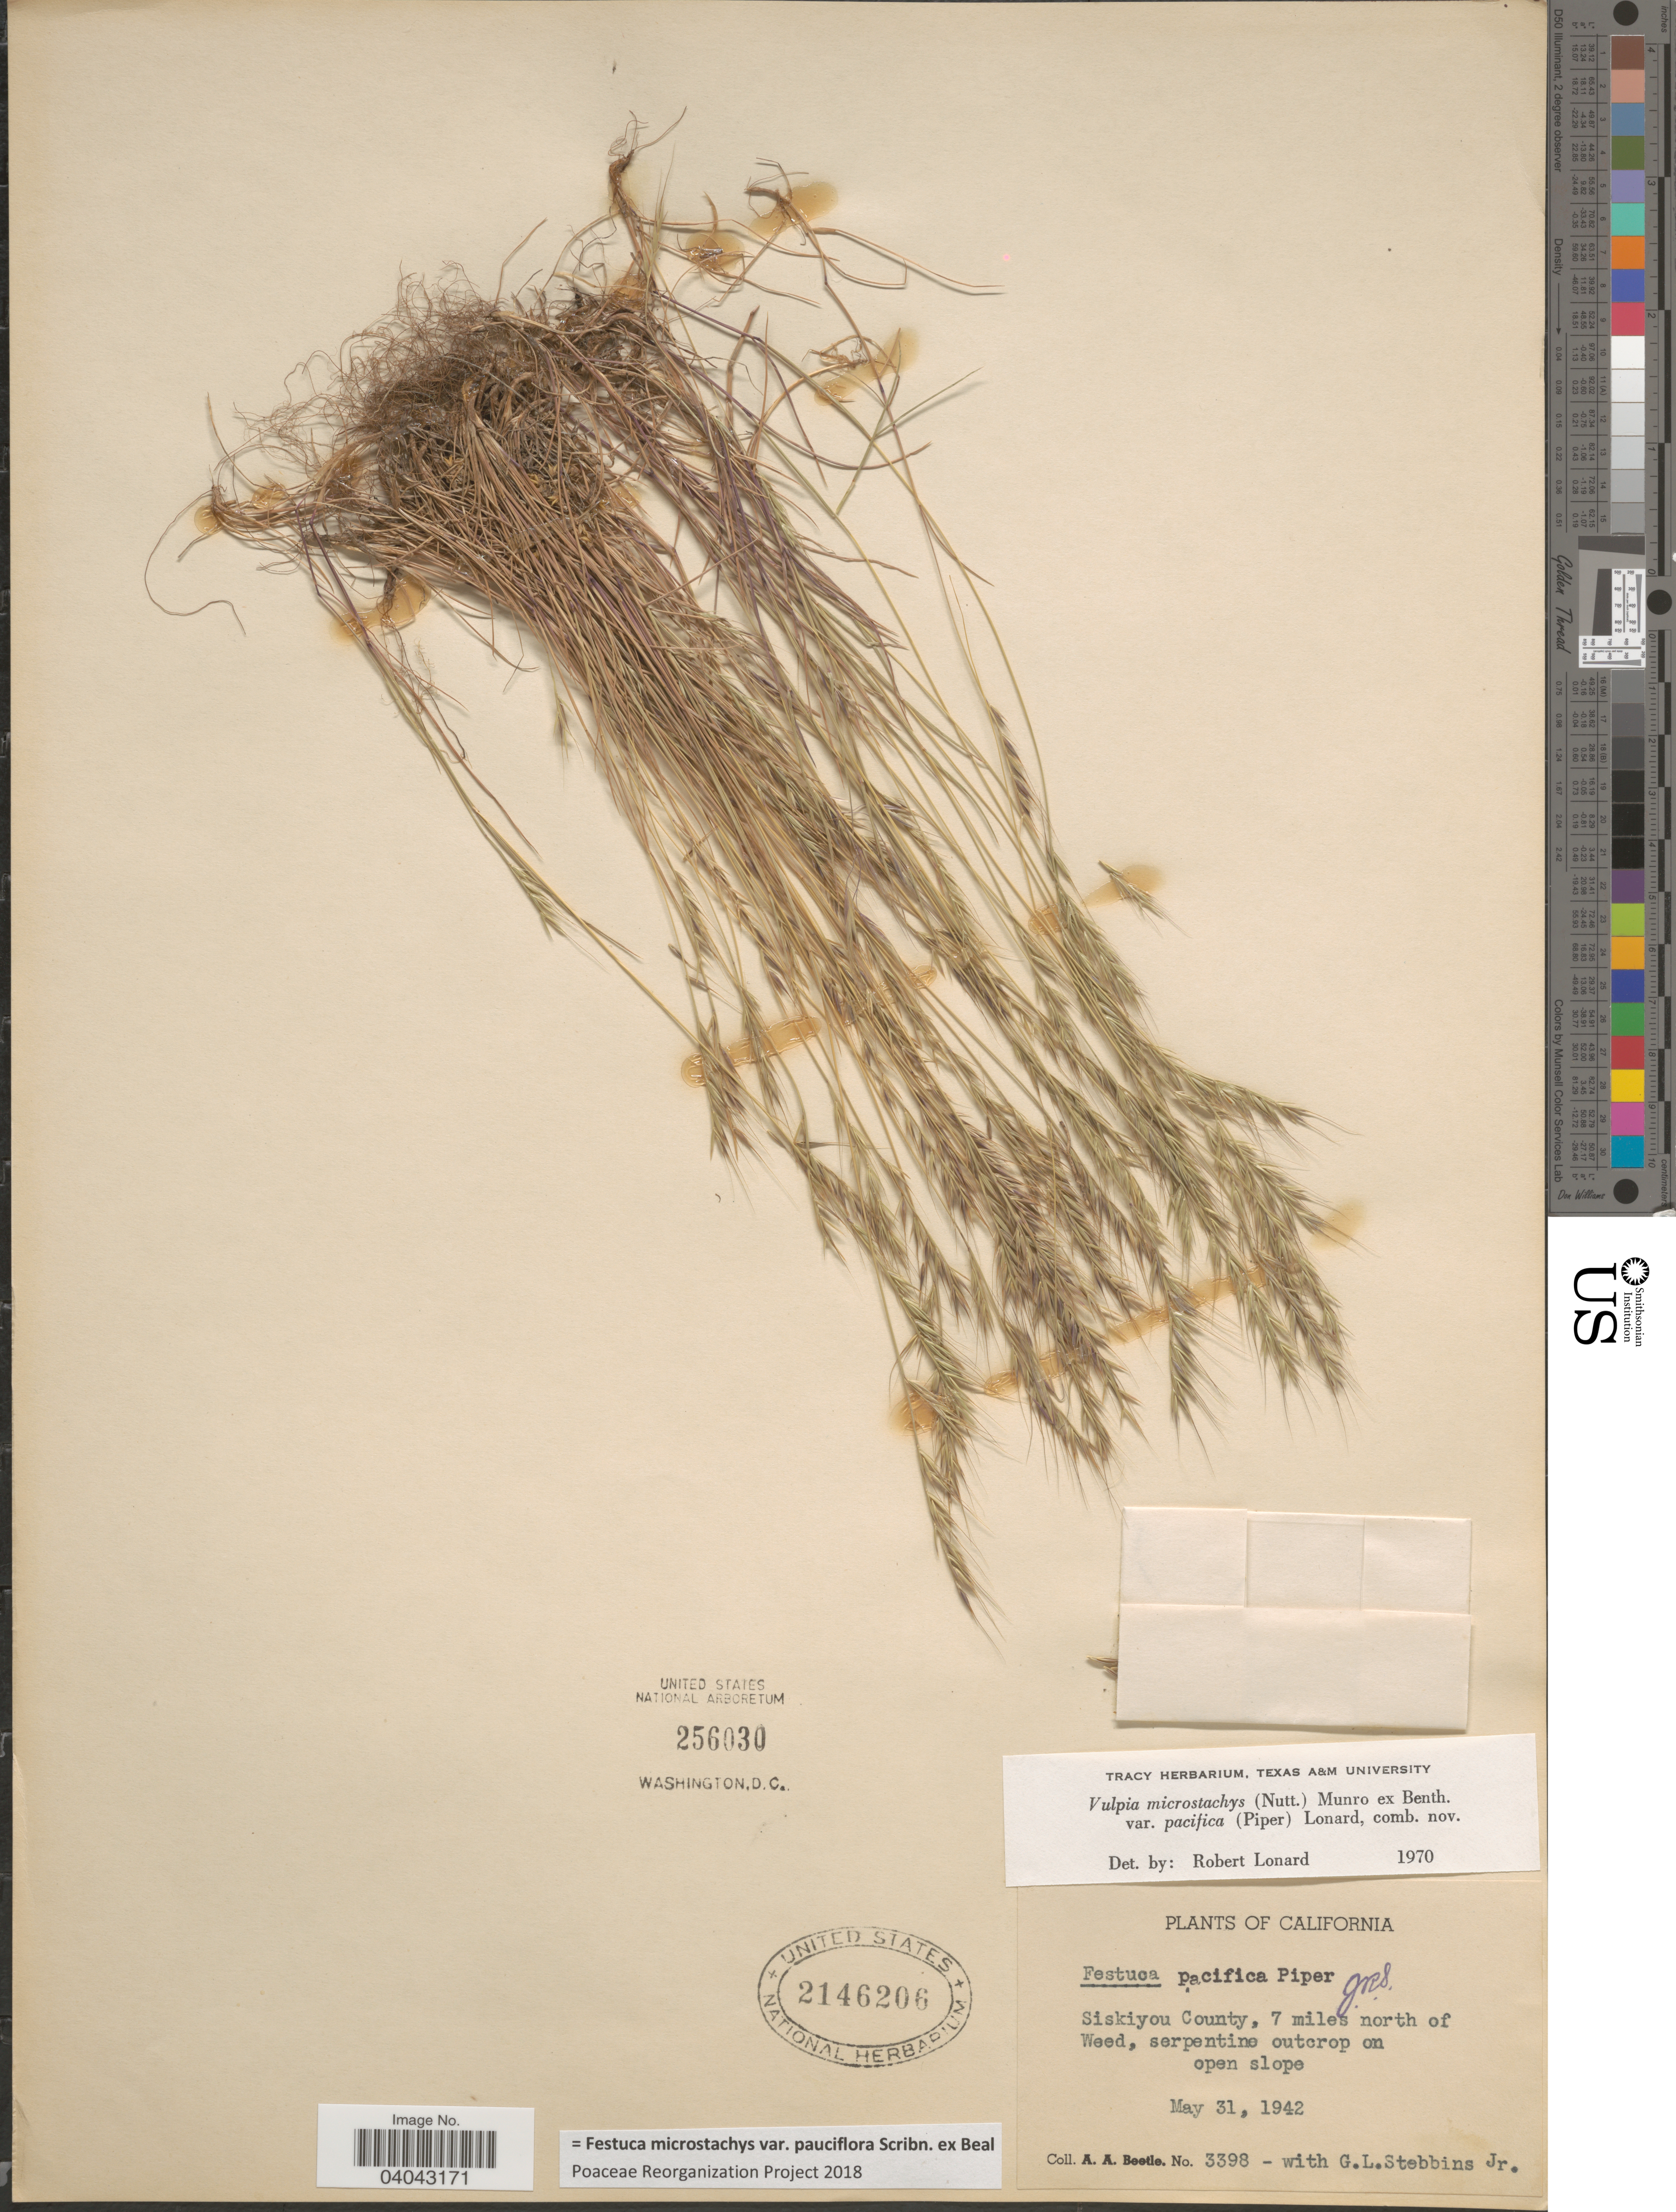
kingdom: Plantae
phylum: Tracheophyta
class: Liliopsida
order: Poales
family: Poaceae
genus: Festuca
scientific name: Festuca microstachys var. pauciflora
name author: Scribn. ex W.J. Beal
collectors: A. A. Beetle & G. L. Stebbins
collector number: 3398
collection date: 1942-05-31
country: United States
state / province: California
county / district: Siskiyou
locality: Siskiyou County, 7 miles north of Weed.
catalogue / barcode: US 2146206